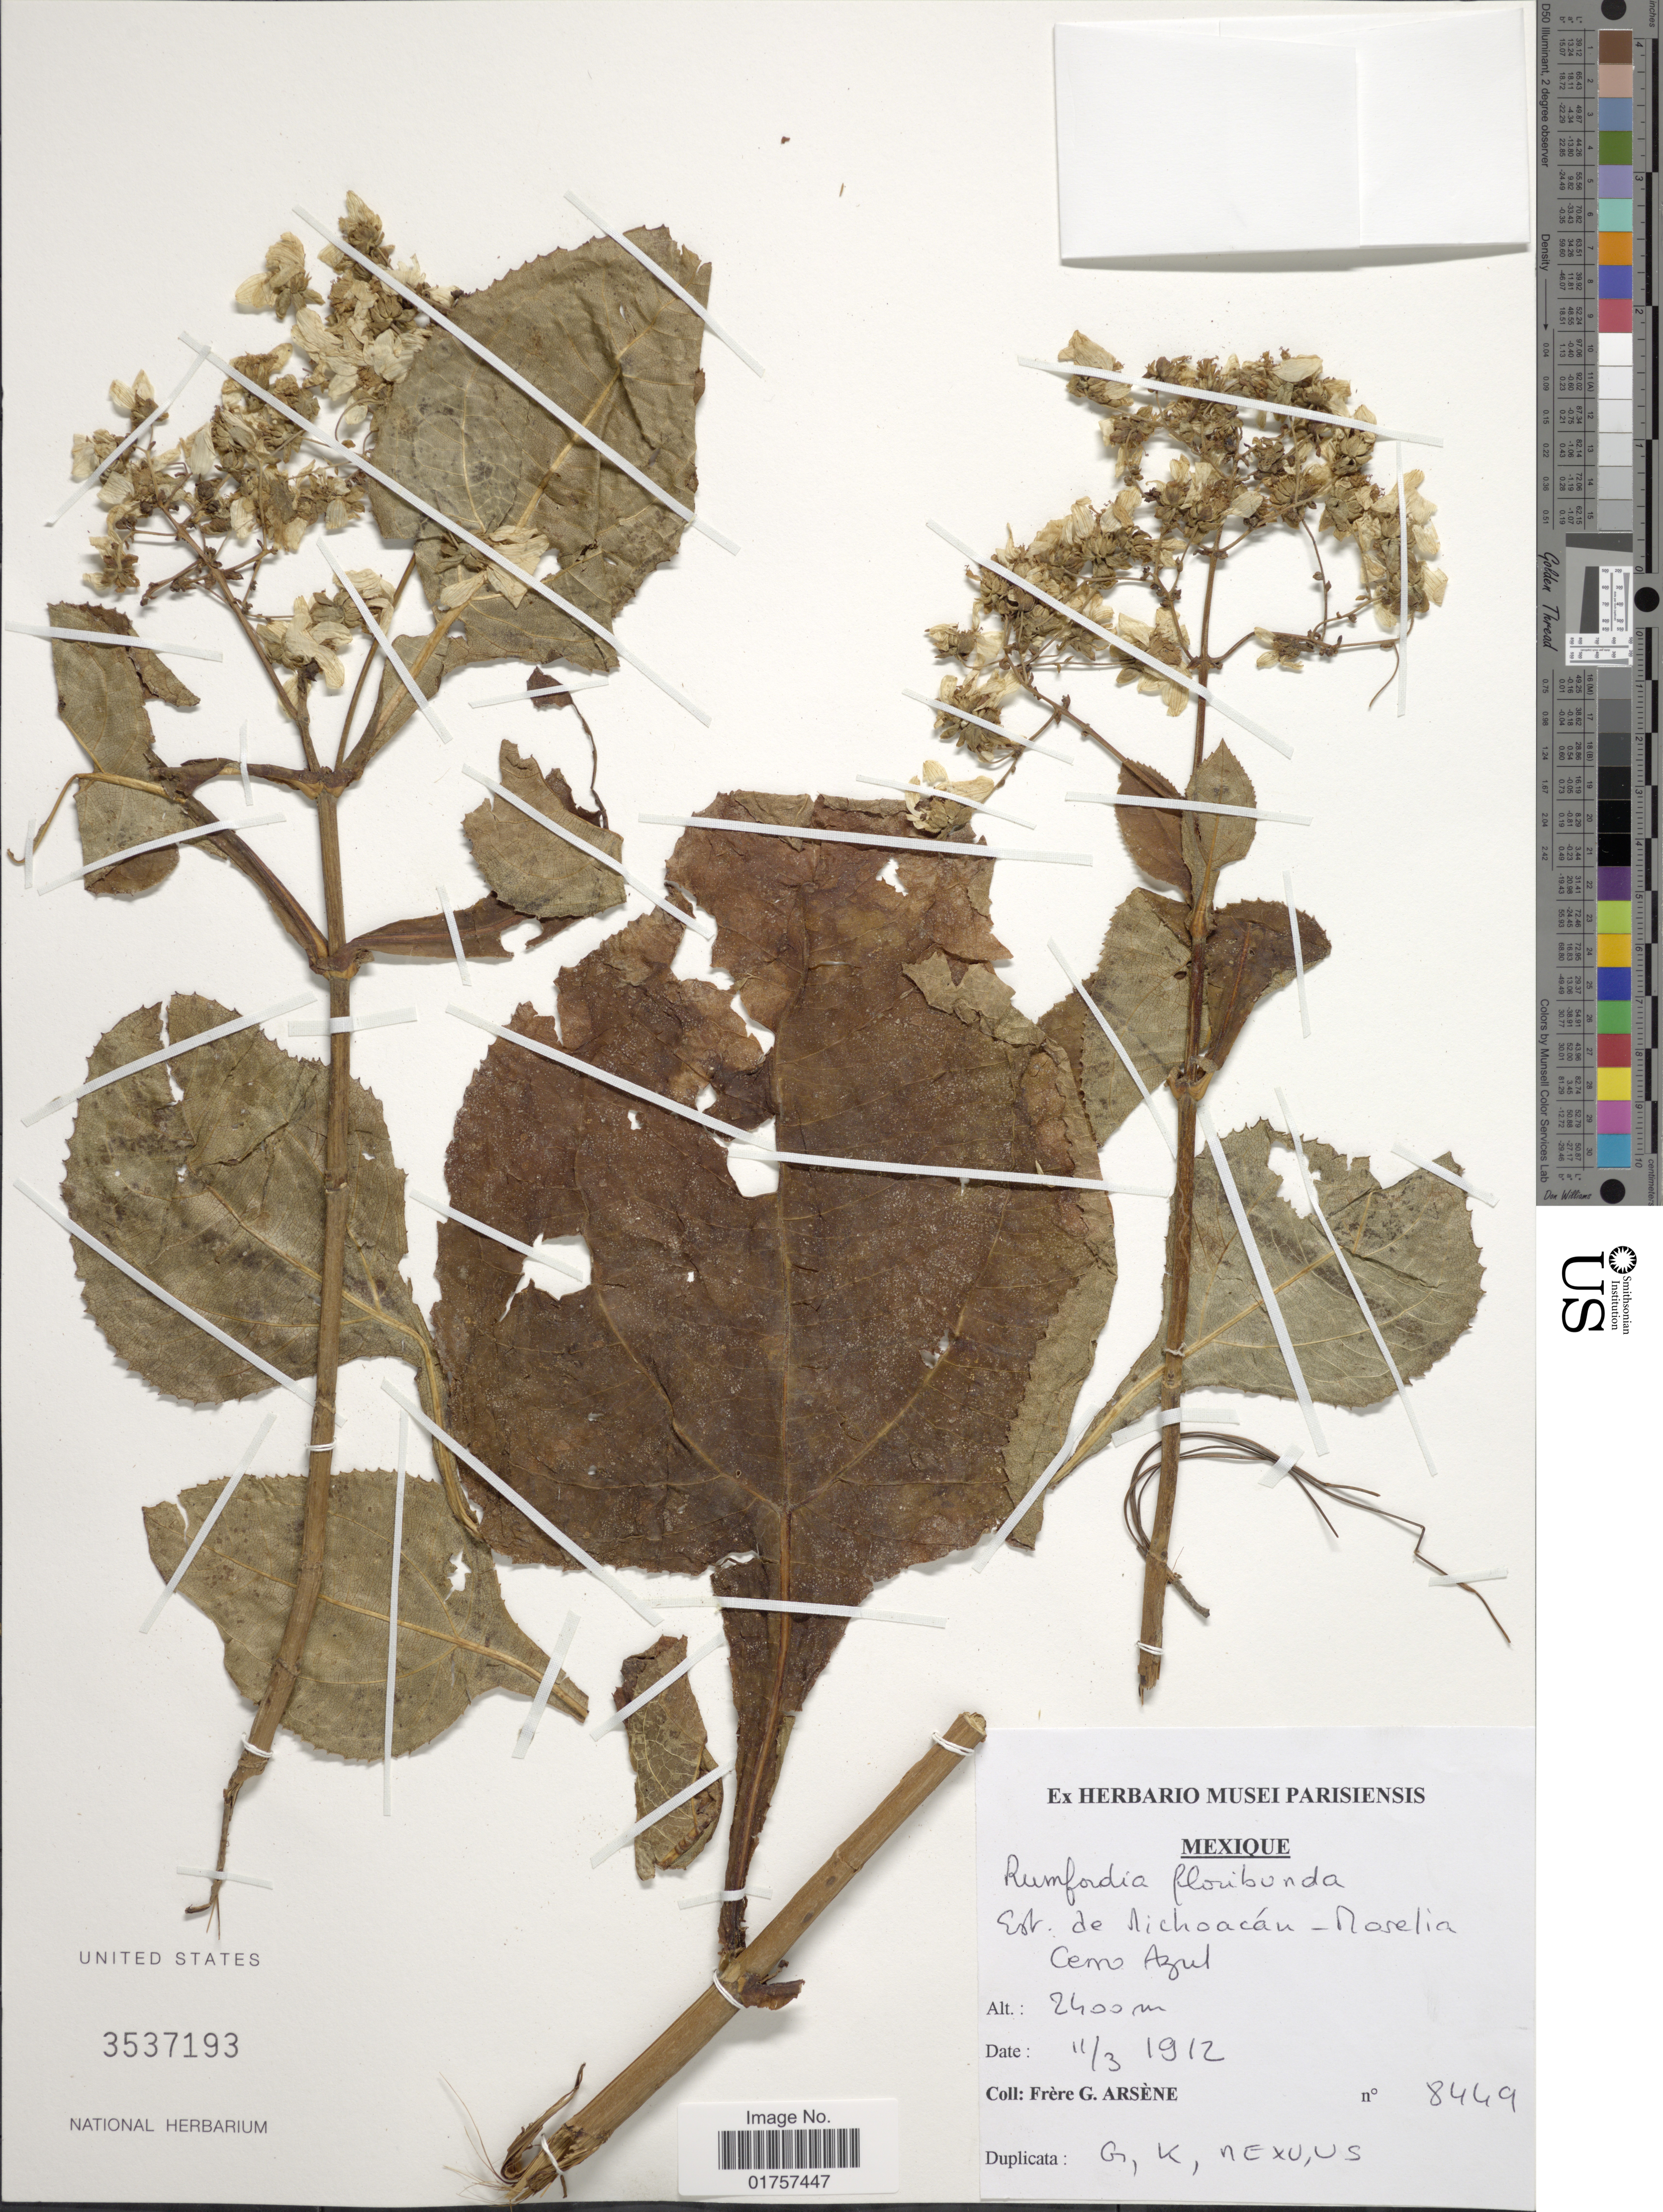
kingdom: Plantae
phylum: Tracheophyta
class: Magnoliopsida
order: Asterales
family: Asteraceae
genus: Rumfordia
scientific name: Rumfordia floribunda var. jaliscensis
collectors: Bro. G. Arsène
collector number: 8449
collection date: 1912-03-11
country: Mexico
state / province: Michoacán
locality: Roselia Cerro Azul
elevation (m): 2400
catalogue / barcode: US 3537193